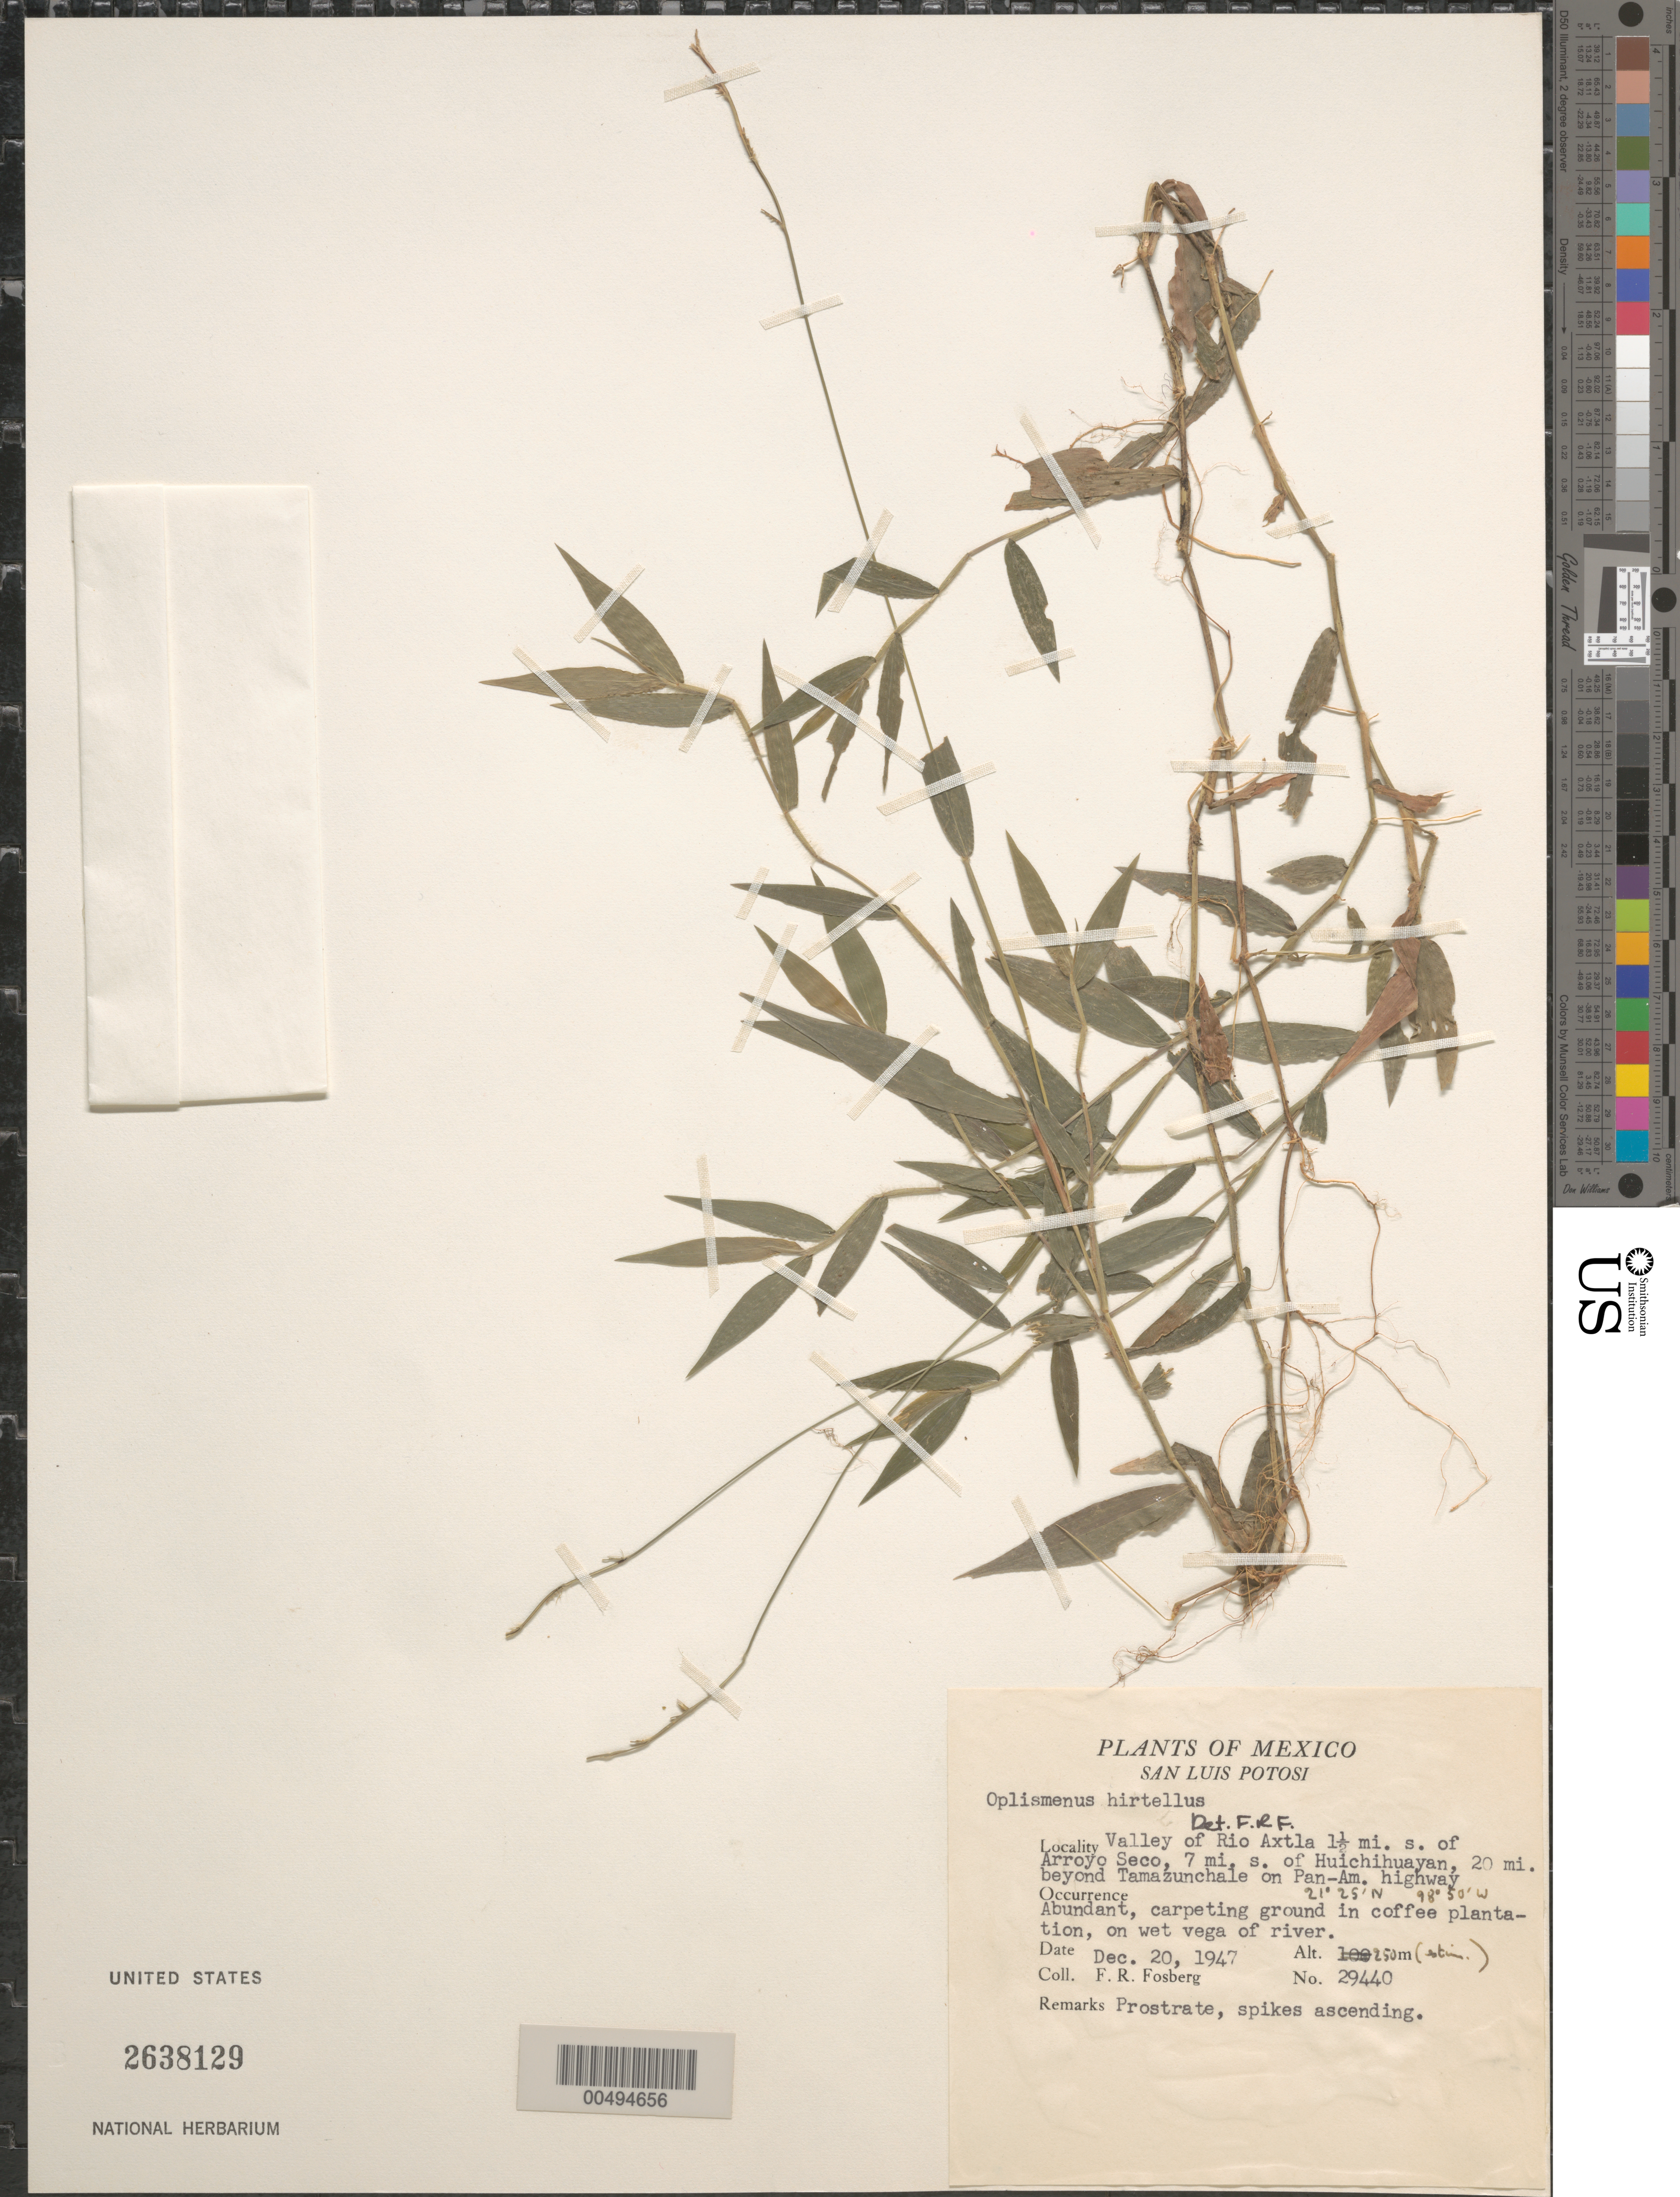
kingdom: Plantae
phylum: Tracheophyta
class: Liliopsida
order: Poales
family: Poaceae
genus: Oplismenus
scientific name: Oplismenus hirtellus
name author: (L.) P. Beauv.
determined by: Fosberg, F. R.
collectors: F. R. Fosberg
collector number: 29440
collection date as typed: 20 Dec 1947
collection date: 1947-12-20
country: Mexico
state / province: San Luis Potosi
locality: Valley of Rio Axtla, 1.5 mi S of Arroyo Seco, 7 mi S of Huichihuayan, 20 mi beyond Tamazunchale on Pan-Am. Hwy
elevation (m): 250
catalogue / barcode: US 2638129